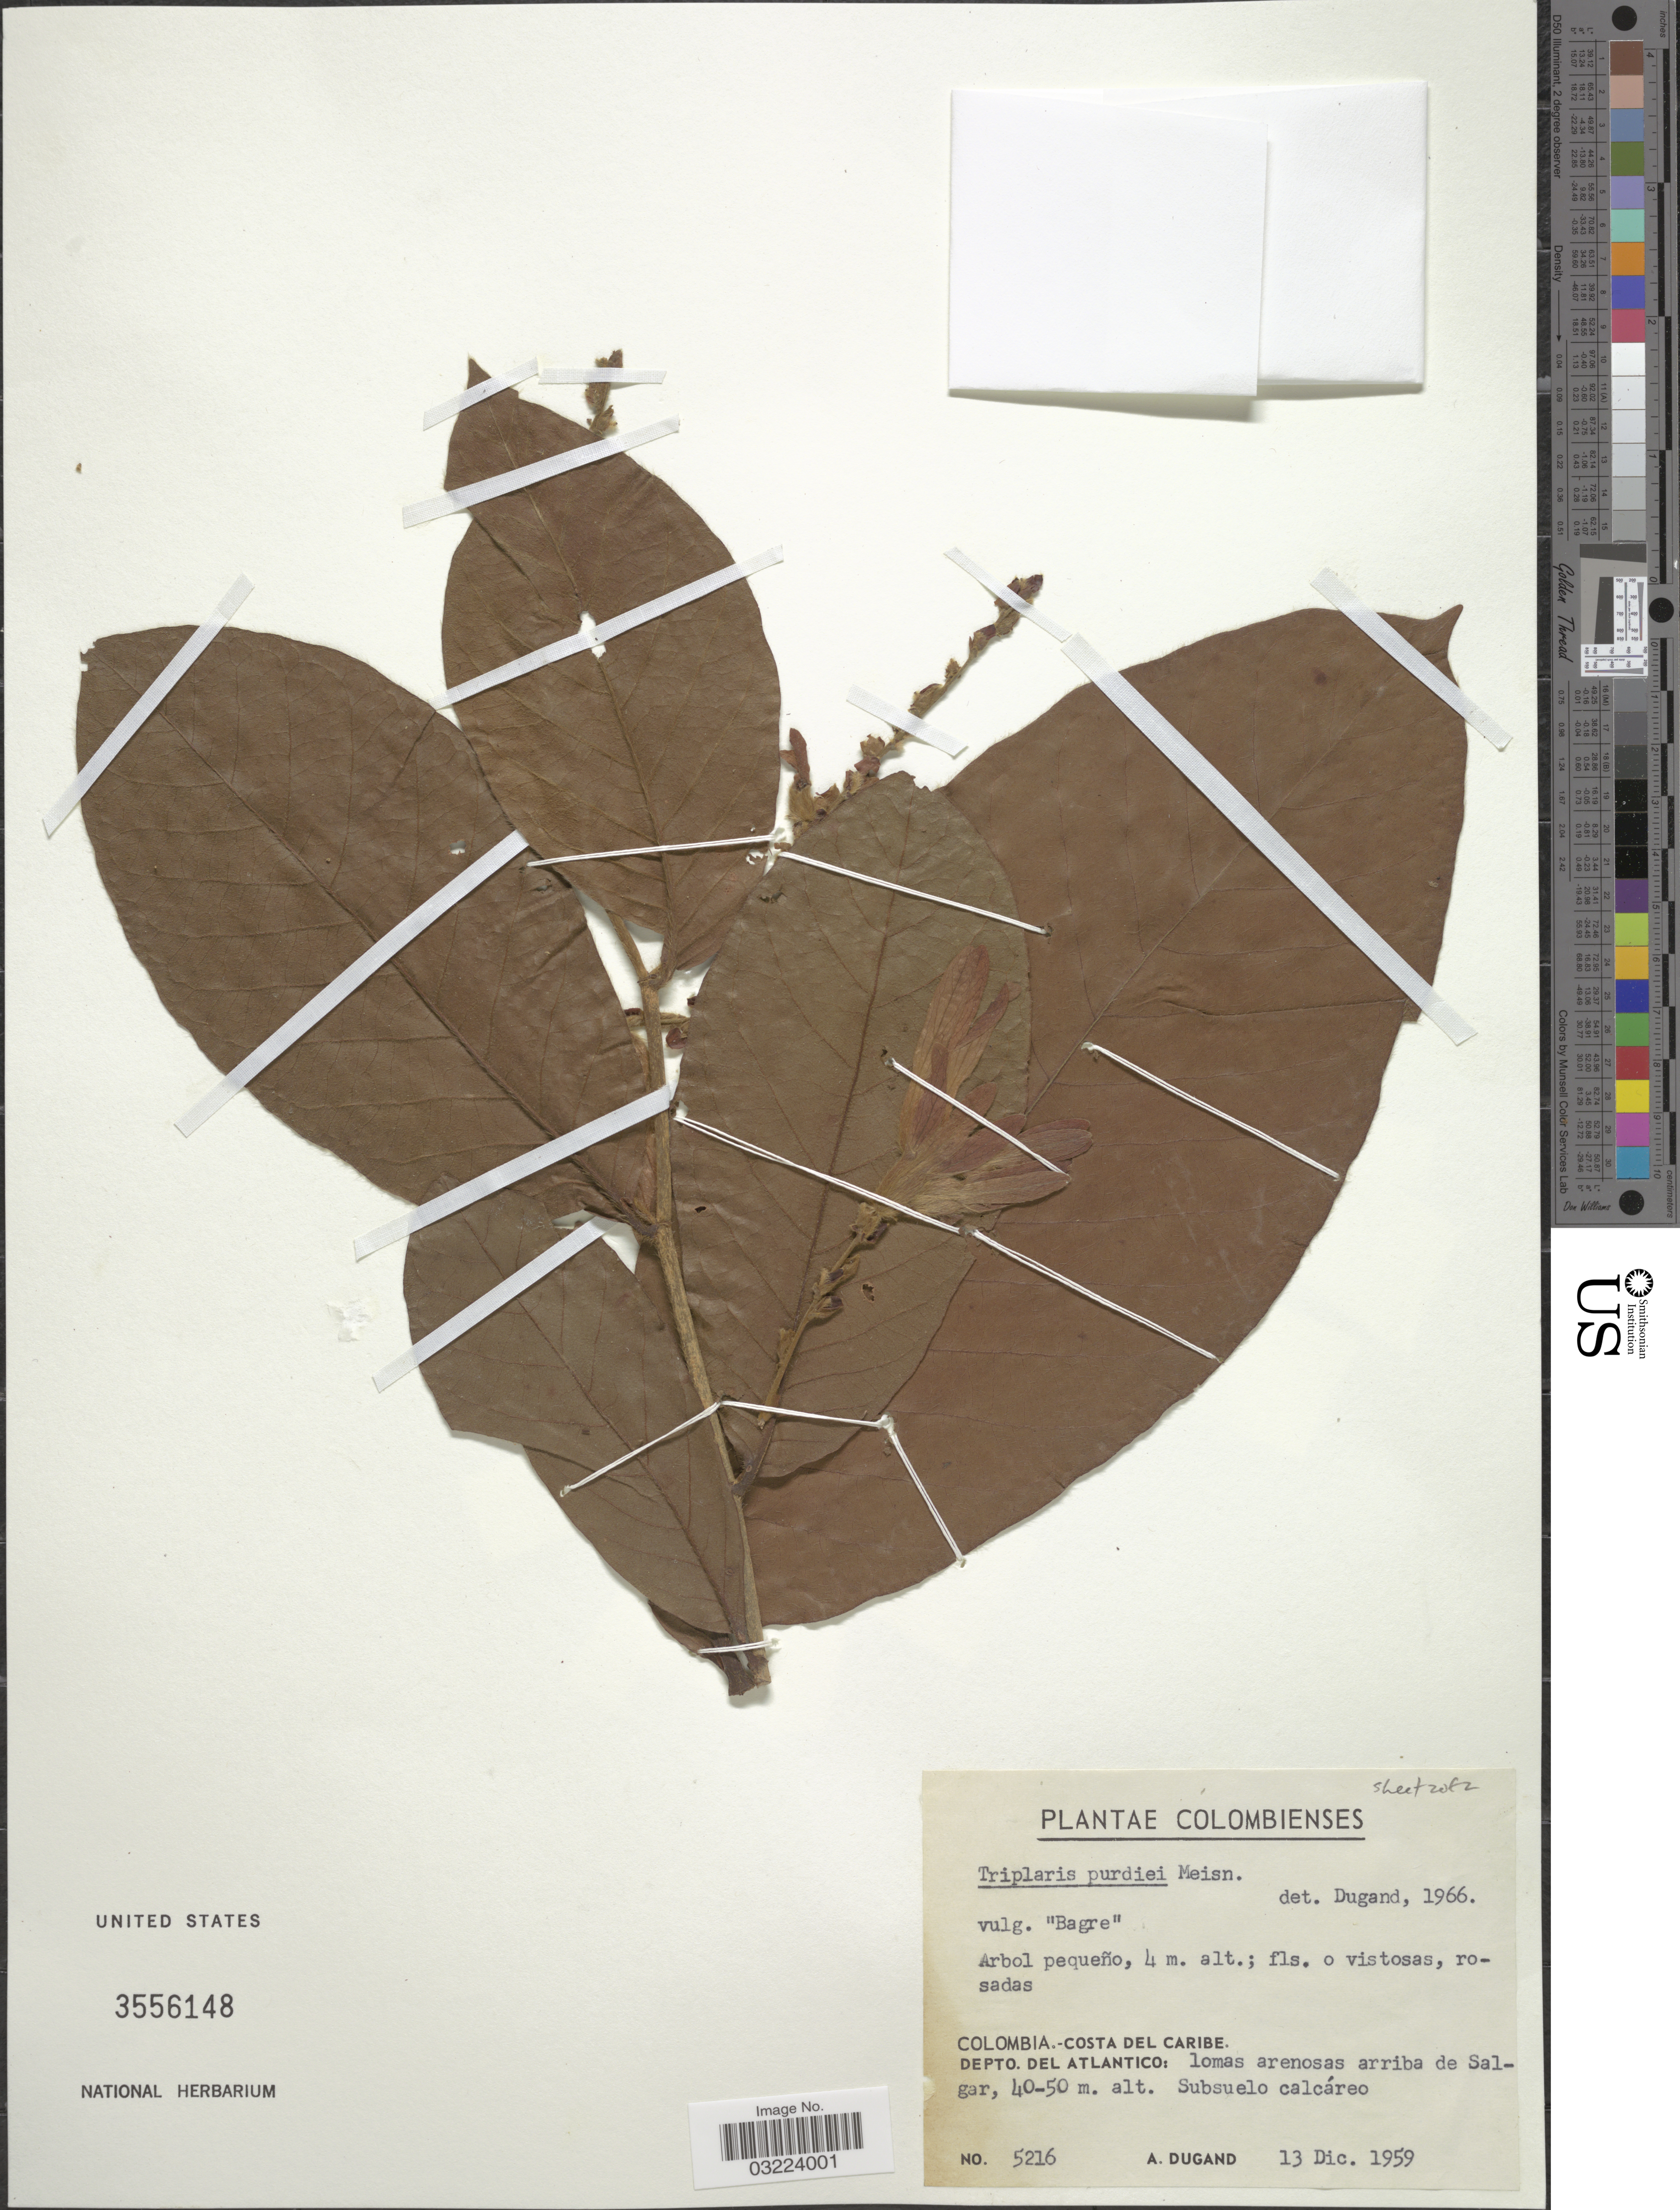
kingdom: Plantae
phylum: Tracheophyta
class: Magnoliopsida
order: Caryophyllales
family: Polygonaceae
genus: Triplaris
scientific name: Triplaris purdiei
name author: Meisn.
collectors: A. Dugand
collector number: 5216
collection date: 1959-12-13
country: Colombia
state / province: Atlántico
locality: Costa del Caribe. Depto. del Atlantico: lomas arenosas arriba de Salgar.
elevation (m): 40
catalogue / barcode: US 3556148